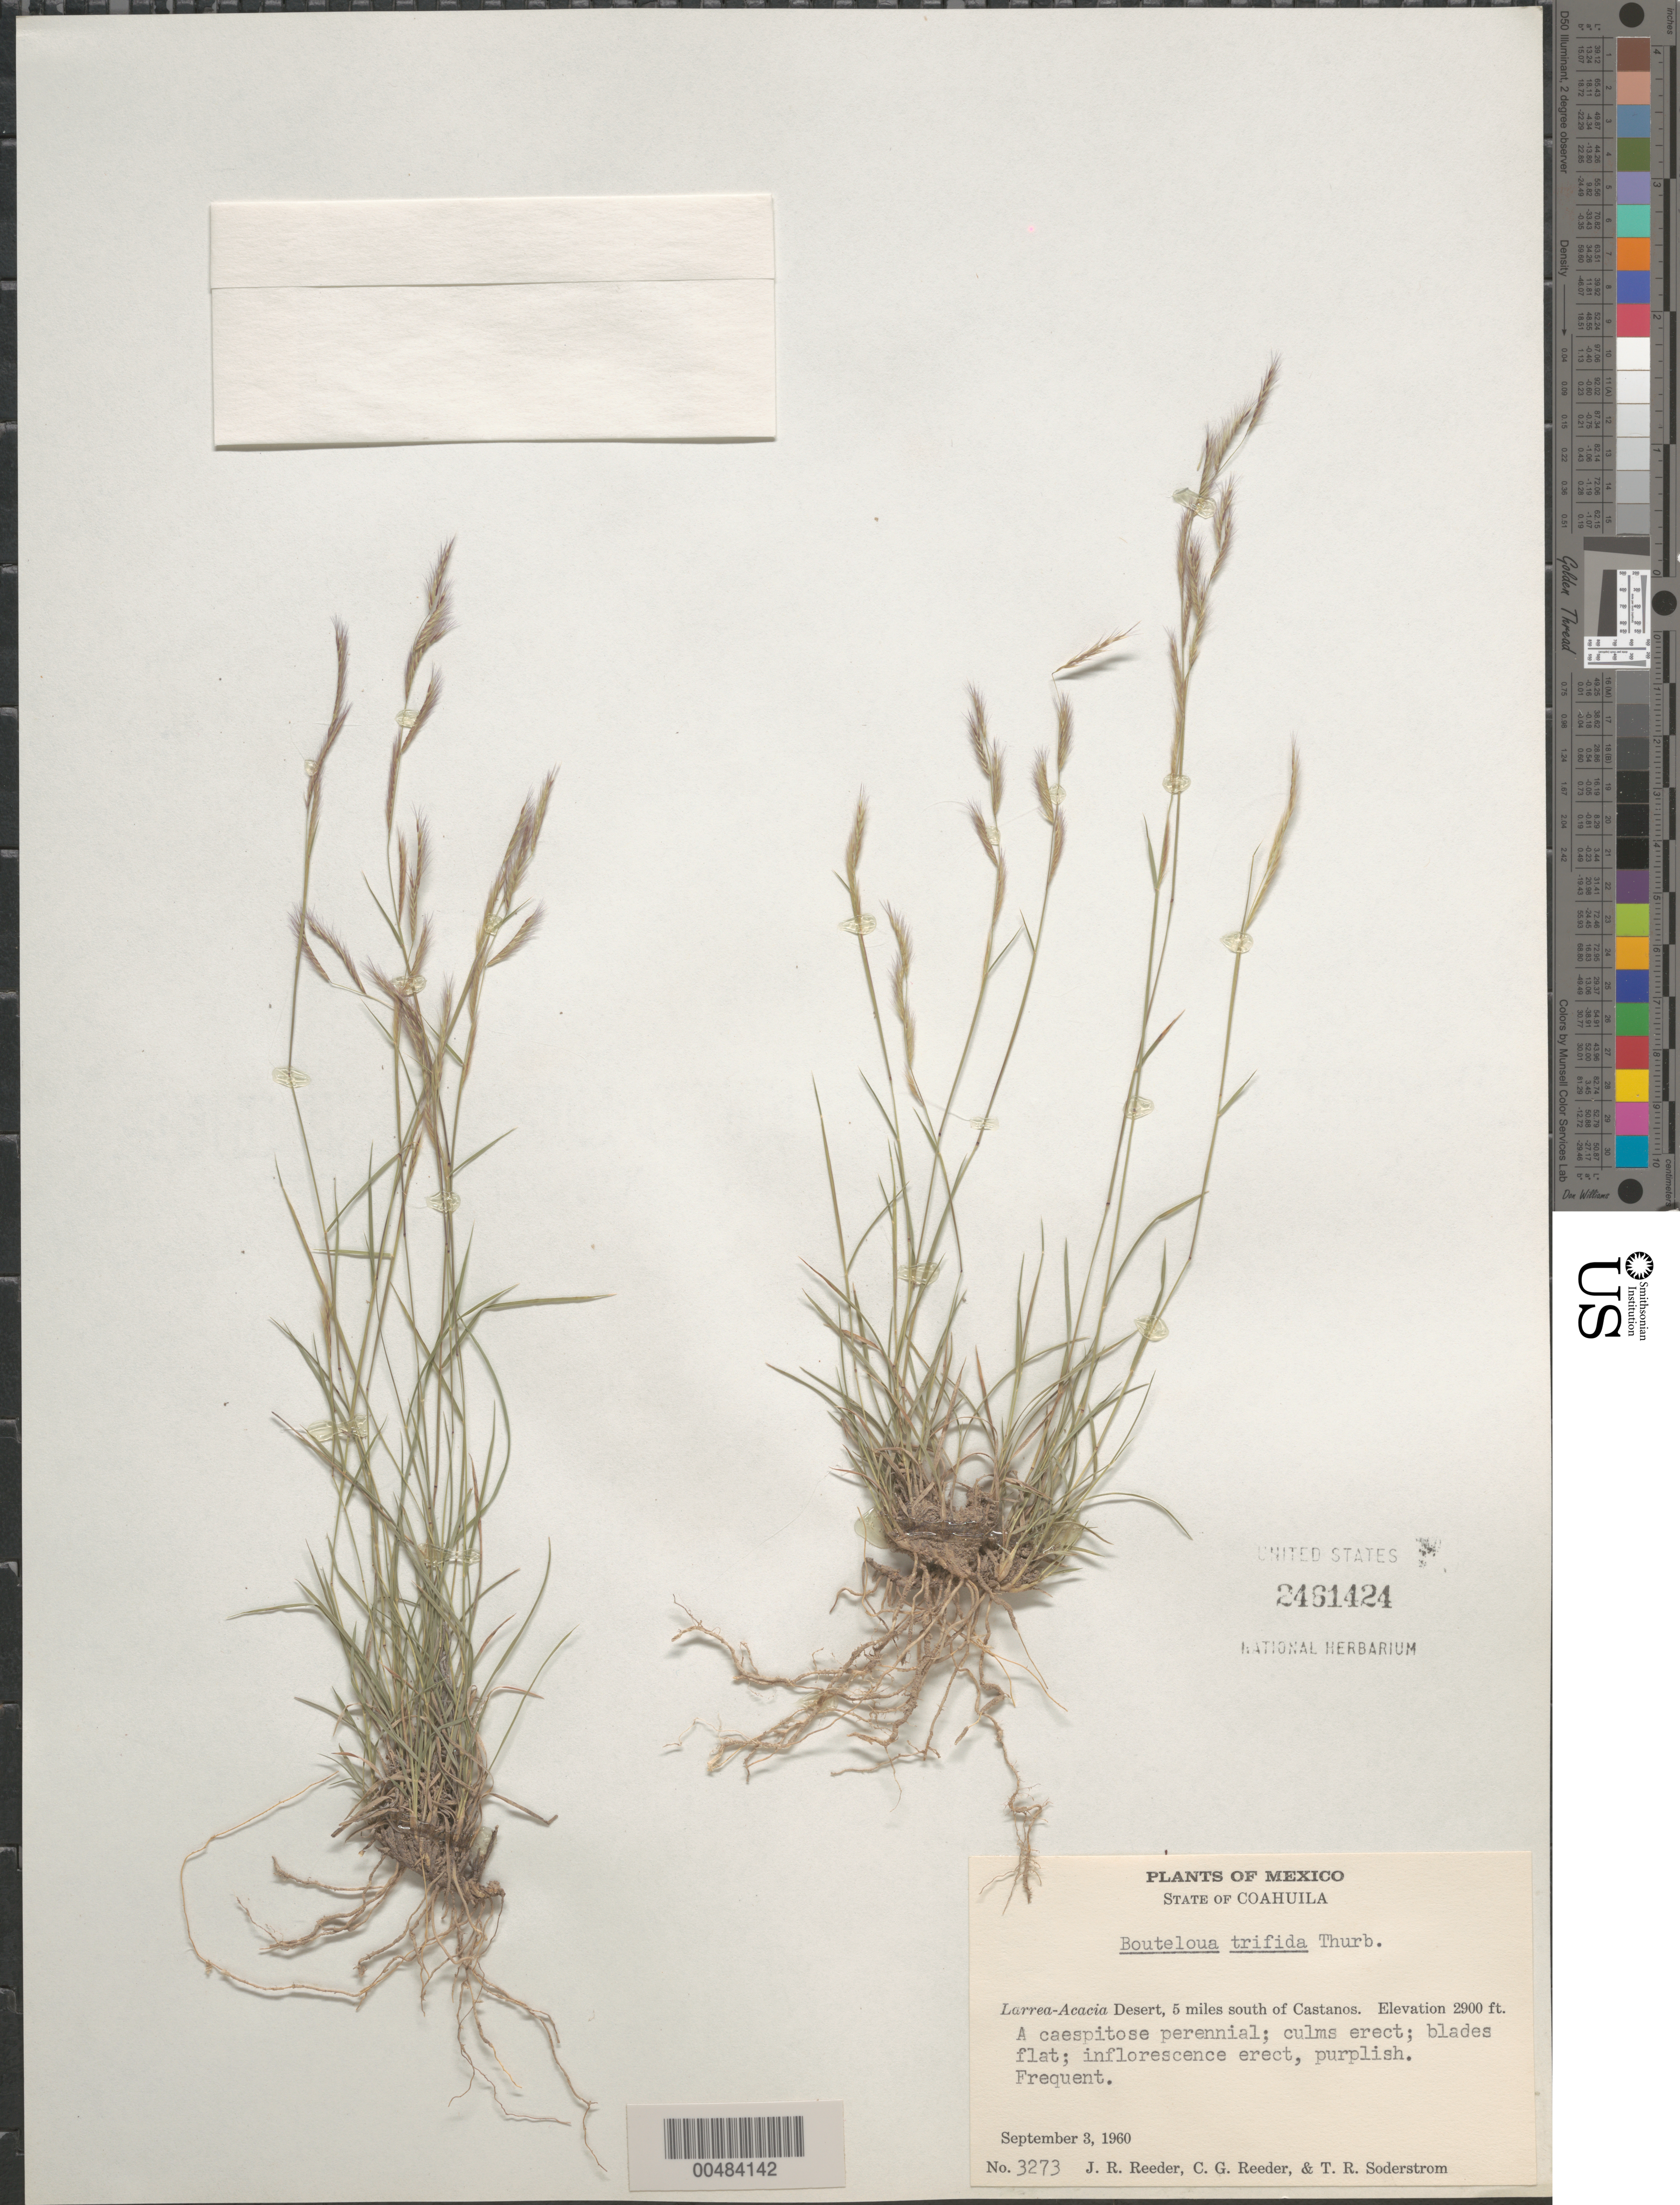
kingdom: Plantae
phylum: Tracheophyta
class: Liliopsida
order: Poales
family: Poaceae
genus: Bouteloua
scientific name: Bouteloua trifida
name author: Thurb.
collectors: J. R. Reeder, C. G. Reeder & T. R. Soderstrom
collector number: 3273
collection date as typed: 3 Sep 1960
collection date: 1960-09-03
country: Mexico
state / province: Coahuila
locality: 5 mi S of Castanos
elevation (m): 884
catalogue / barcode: US 2461424